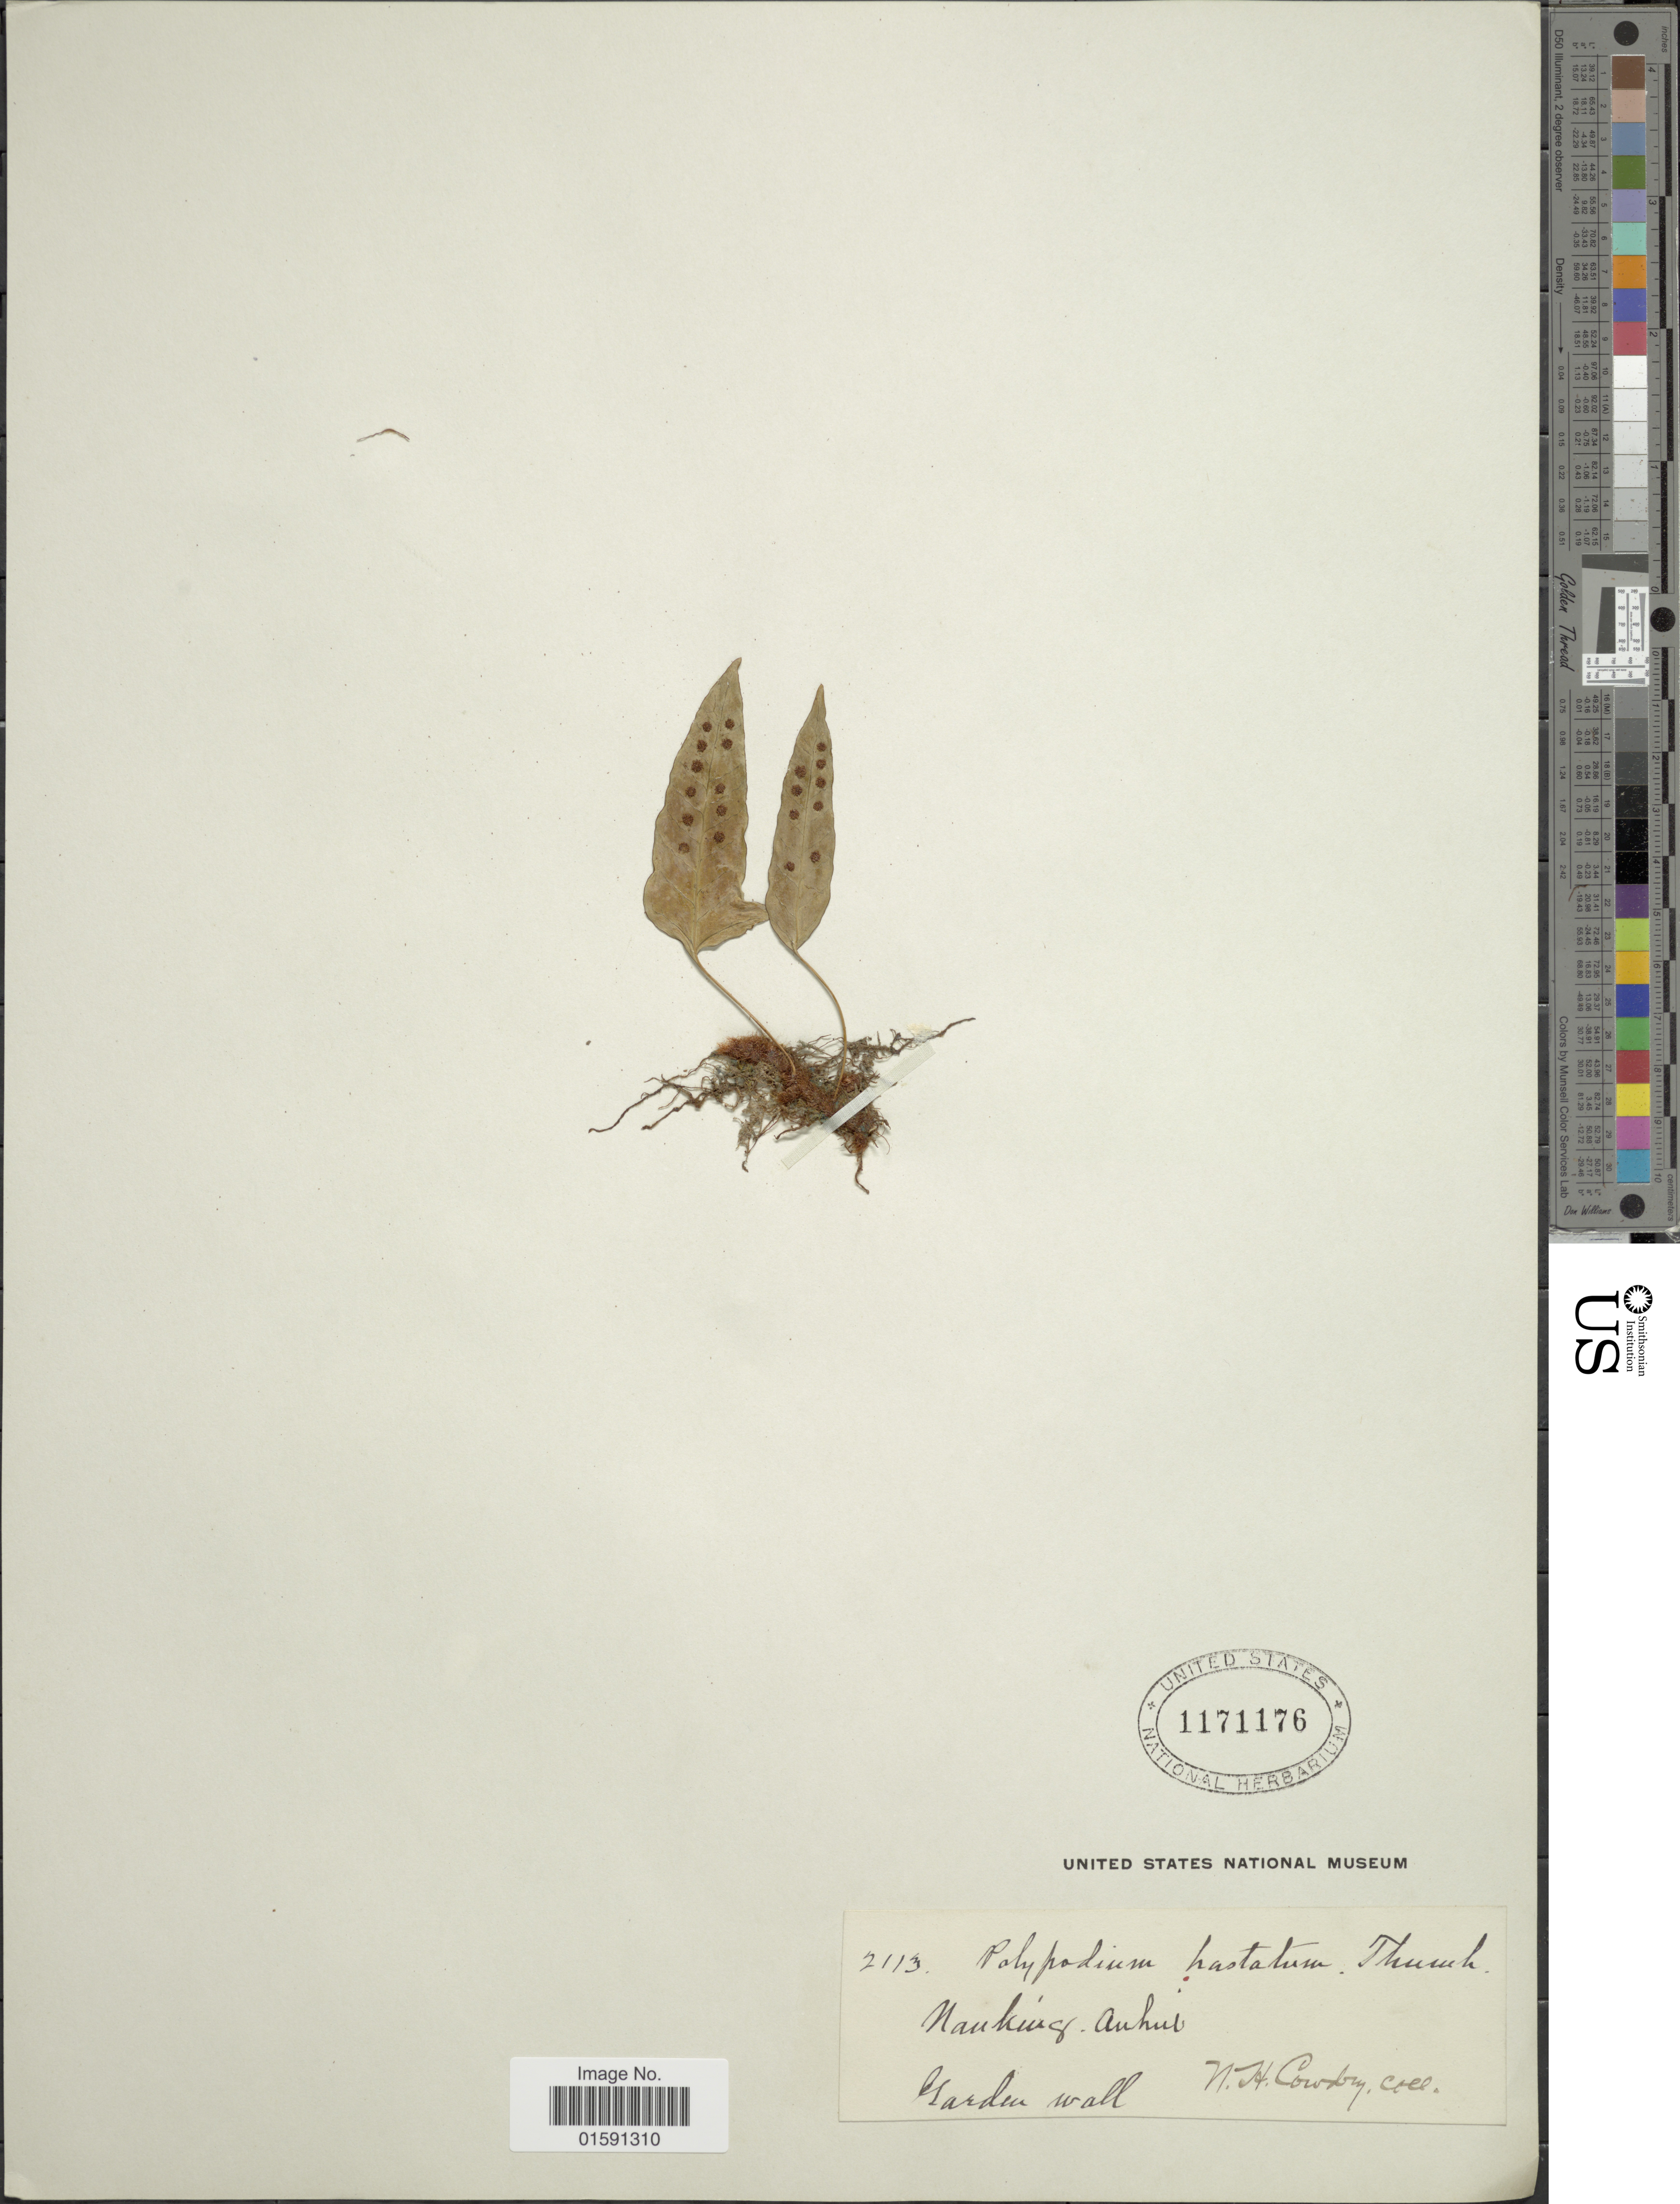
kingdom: Plantae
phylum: Tracheophyta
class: Polypodiopsida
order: Polypodiales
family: Polypodiaceae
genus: Selliguea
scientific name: Selliguea hastata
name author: (Thunb.) Fraser-Jenk.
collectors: N. H. Cowdry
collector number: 2113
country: China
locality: Nanking Amhut, Garden Wall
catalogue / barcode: US 1171176